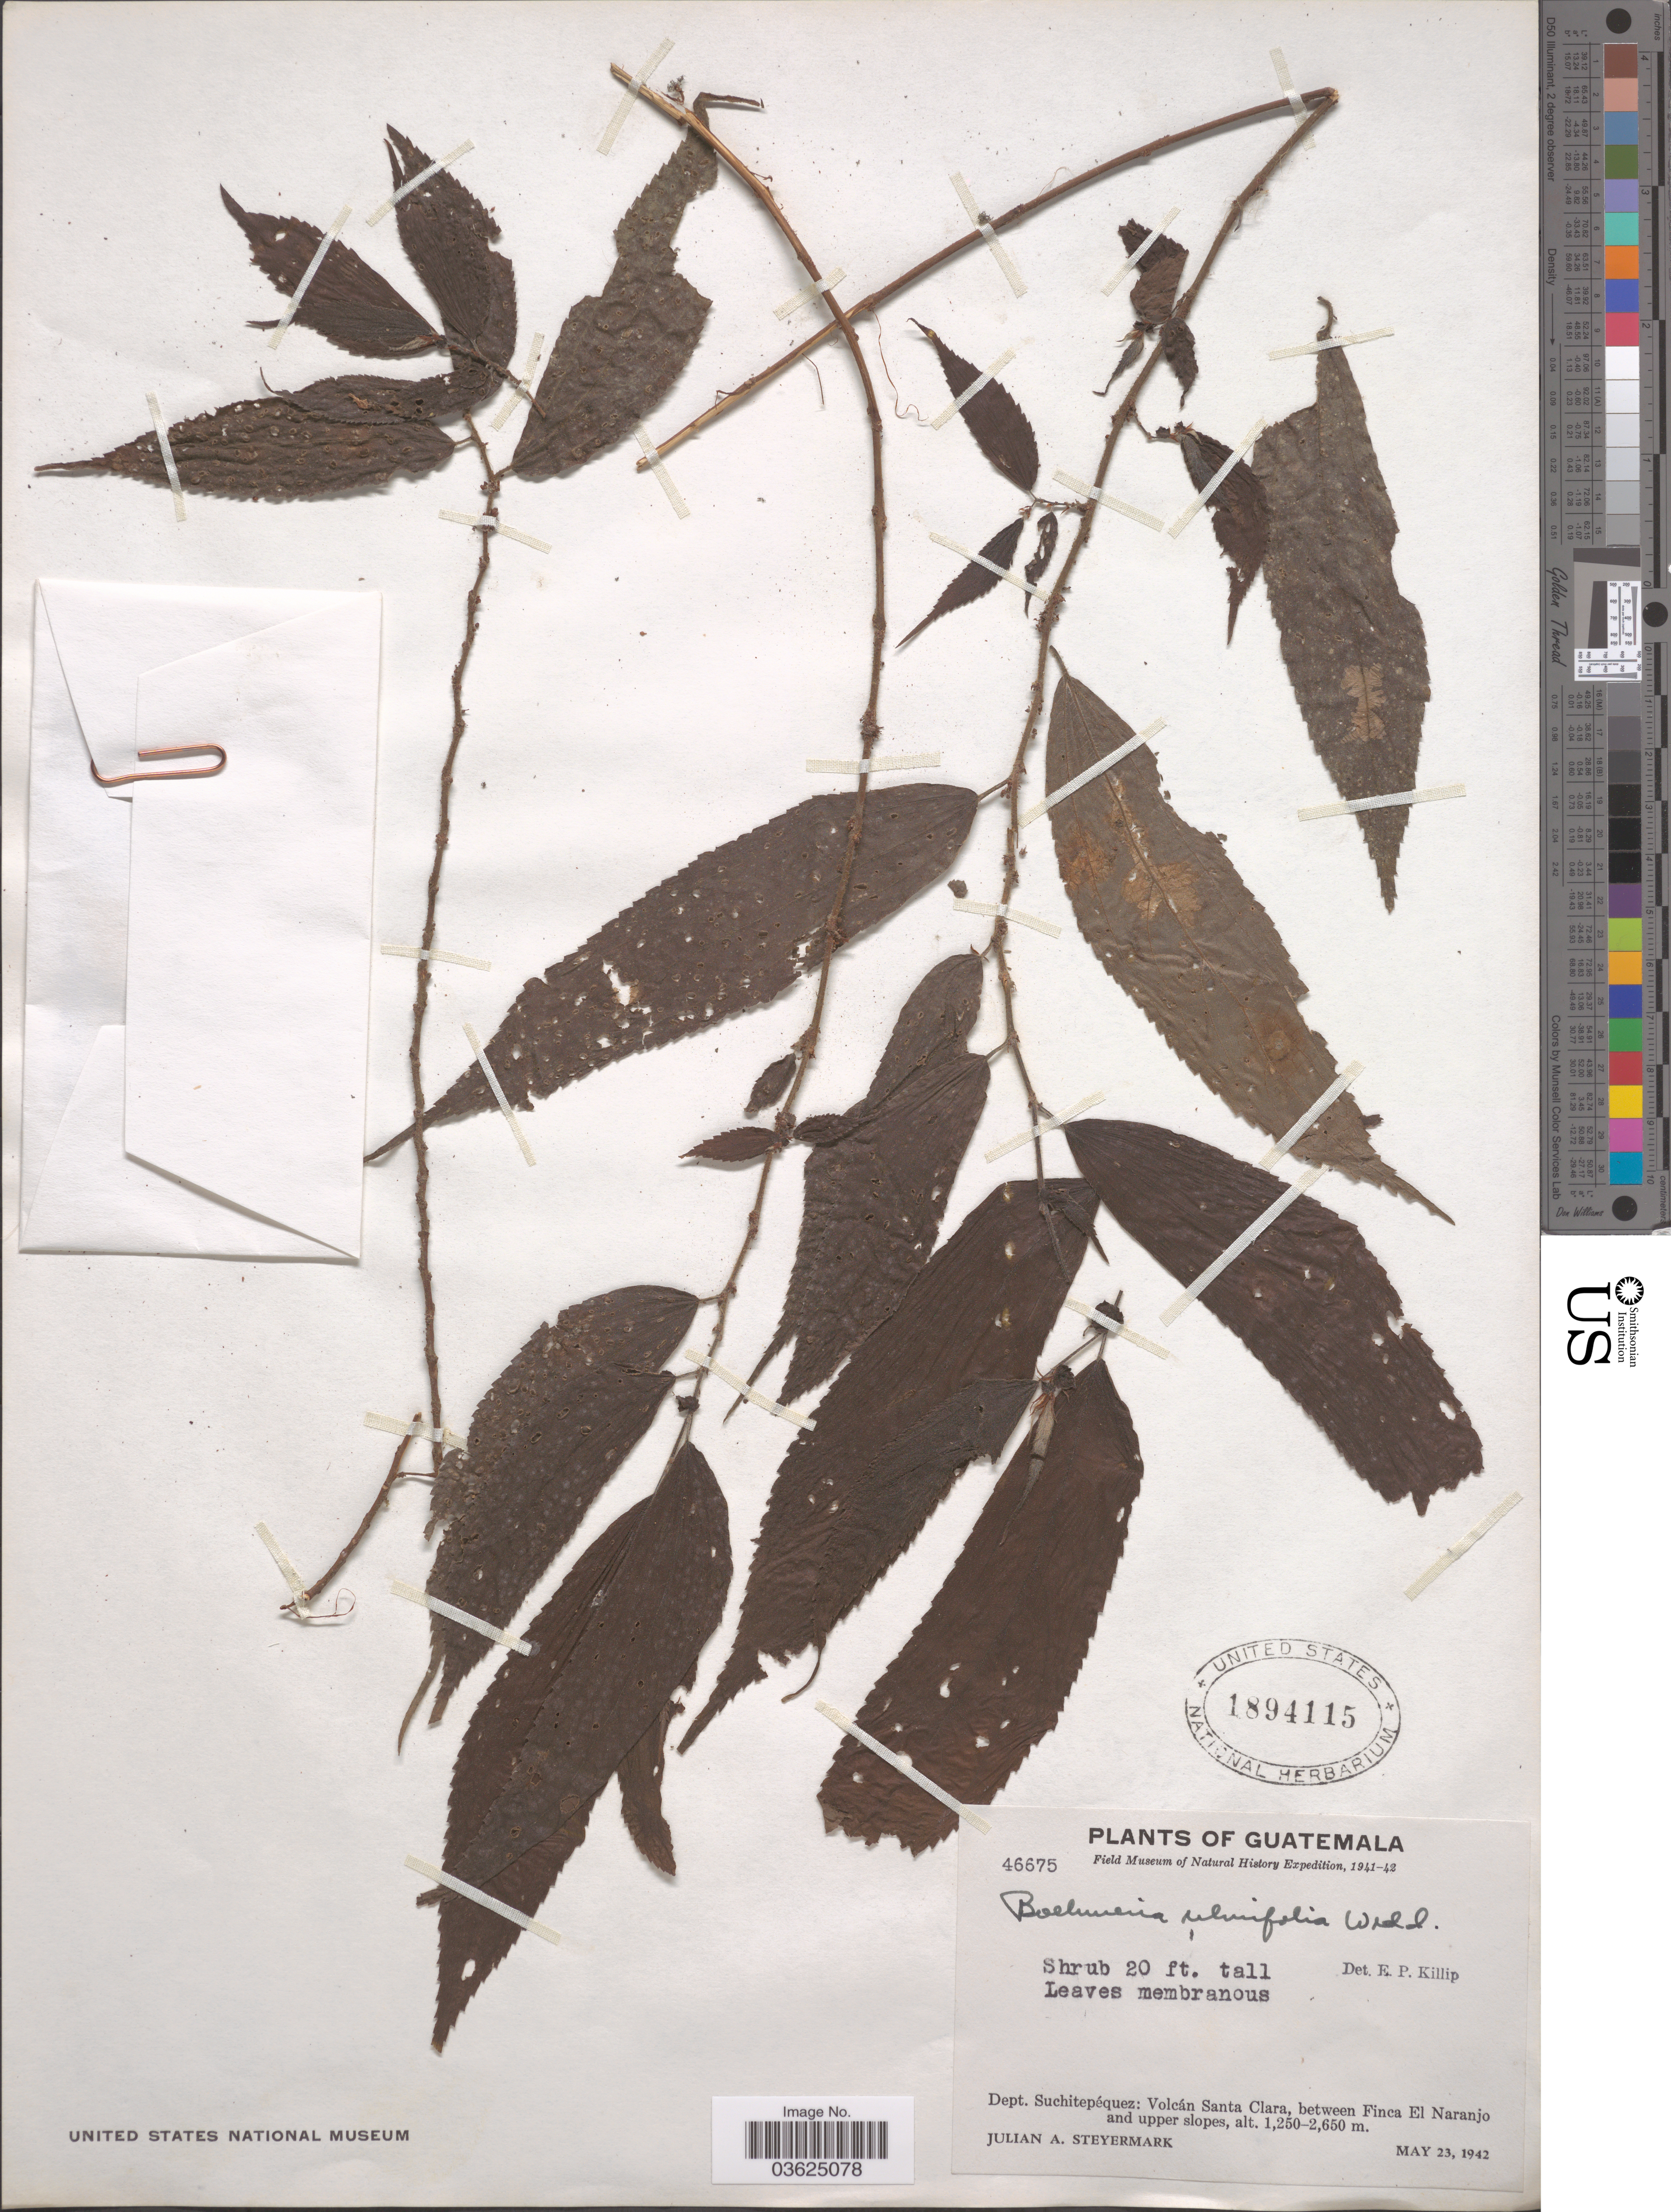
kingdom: Plantae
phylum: Tracheophyta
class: Magnoliopsida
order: Rosales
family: Urticaceae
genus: Boehmeria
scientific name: Boehmeria ulmifolia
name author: Wedd.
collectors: J. Steyermark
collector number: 46675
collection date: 1942-05-23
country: Guatemala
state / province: Suchitepequez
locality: Dept. Suchitepéquez: Volcán Santa Clara, between Finca El Naranjo and upper slopes.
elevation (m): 1250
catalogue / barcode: US 1894115